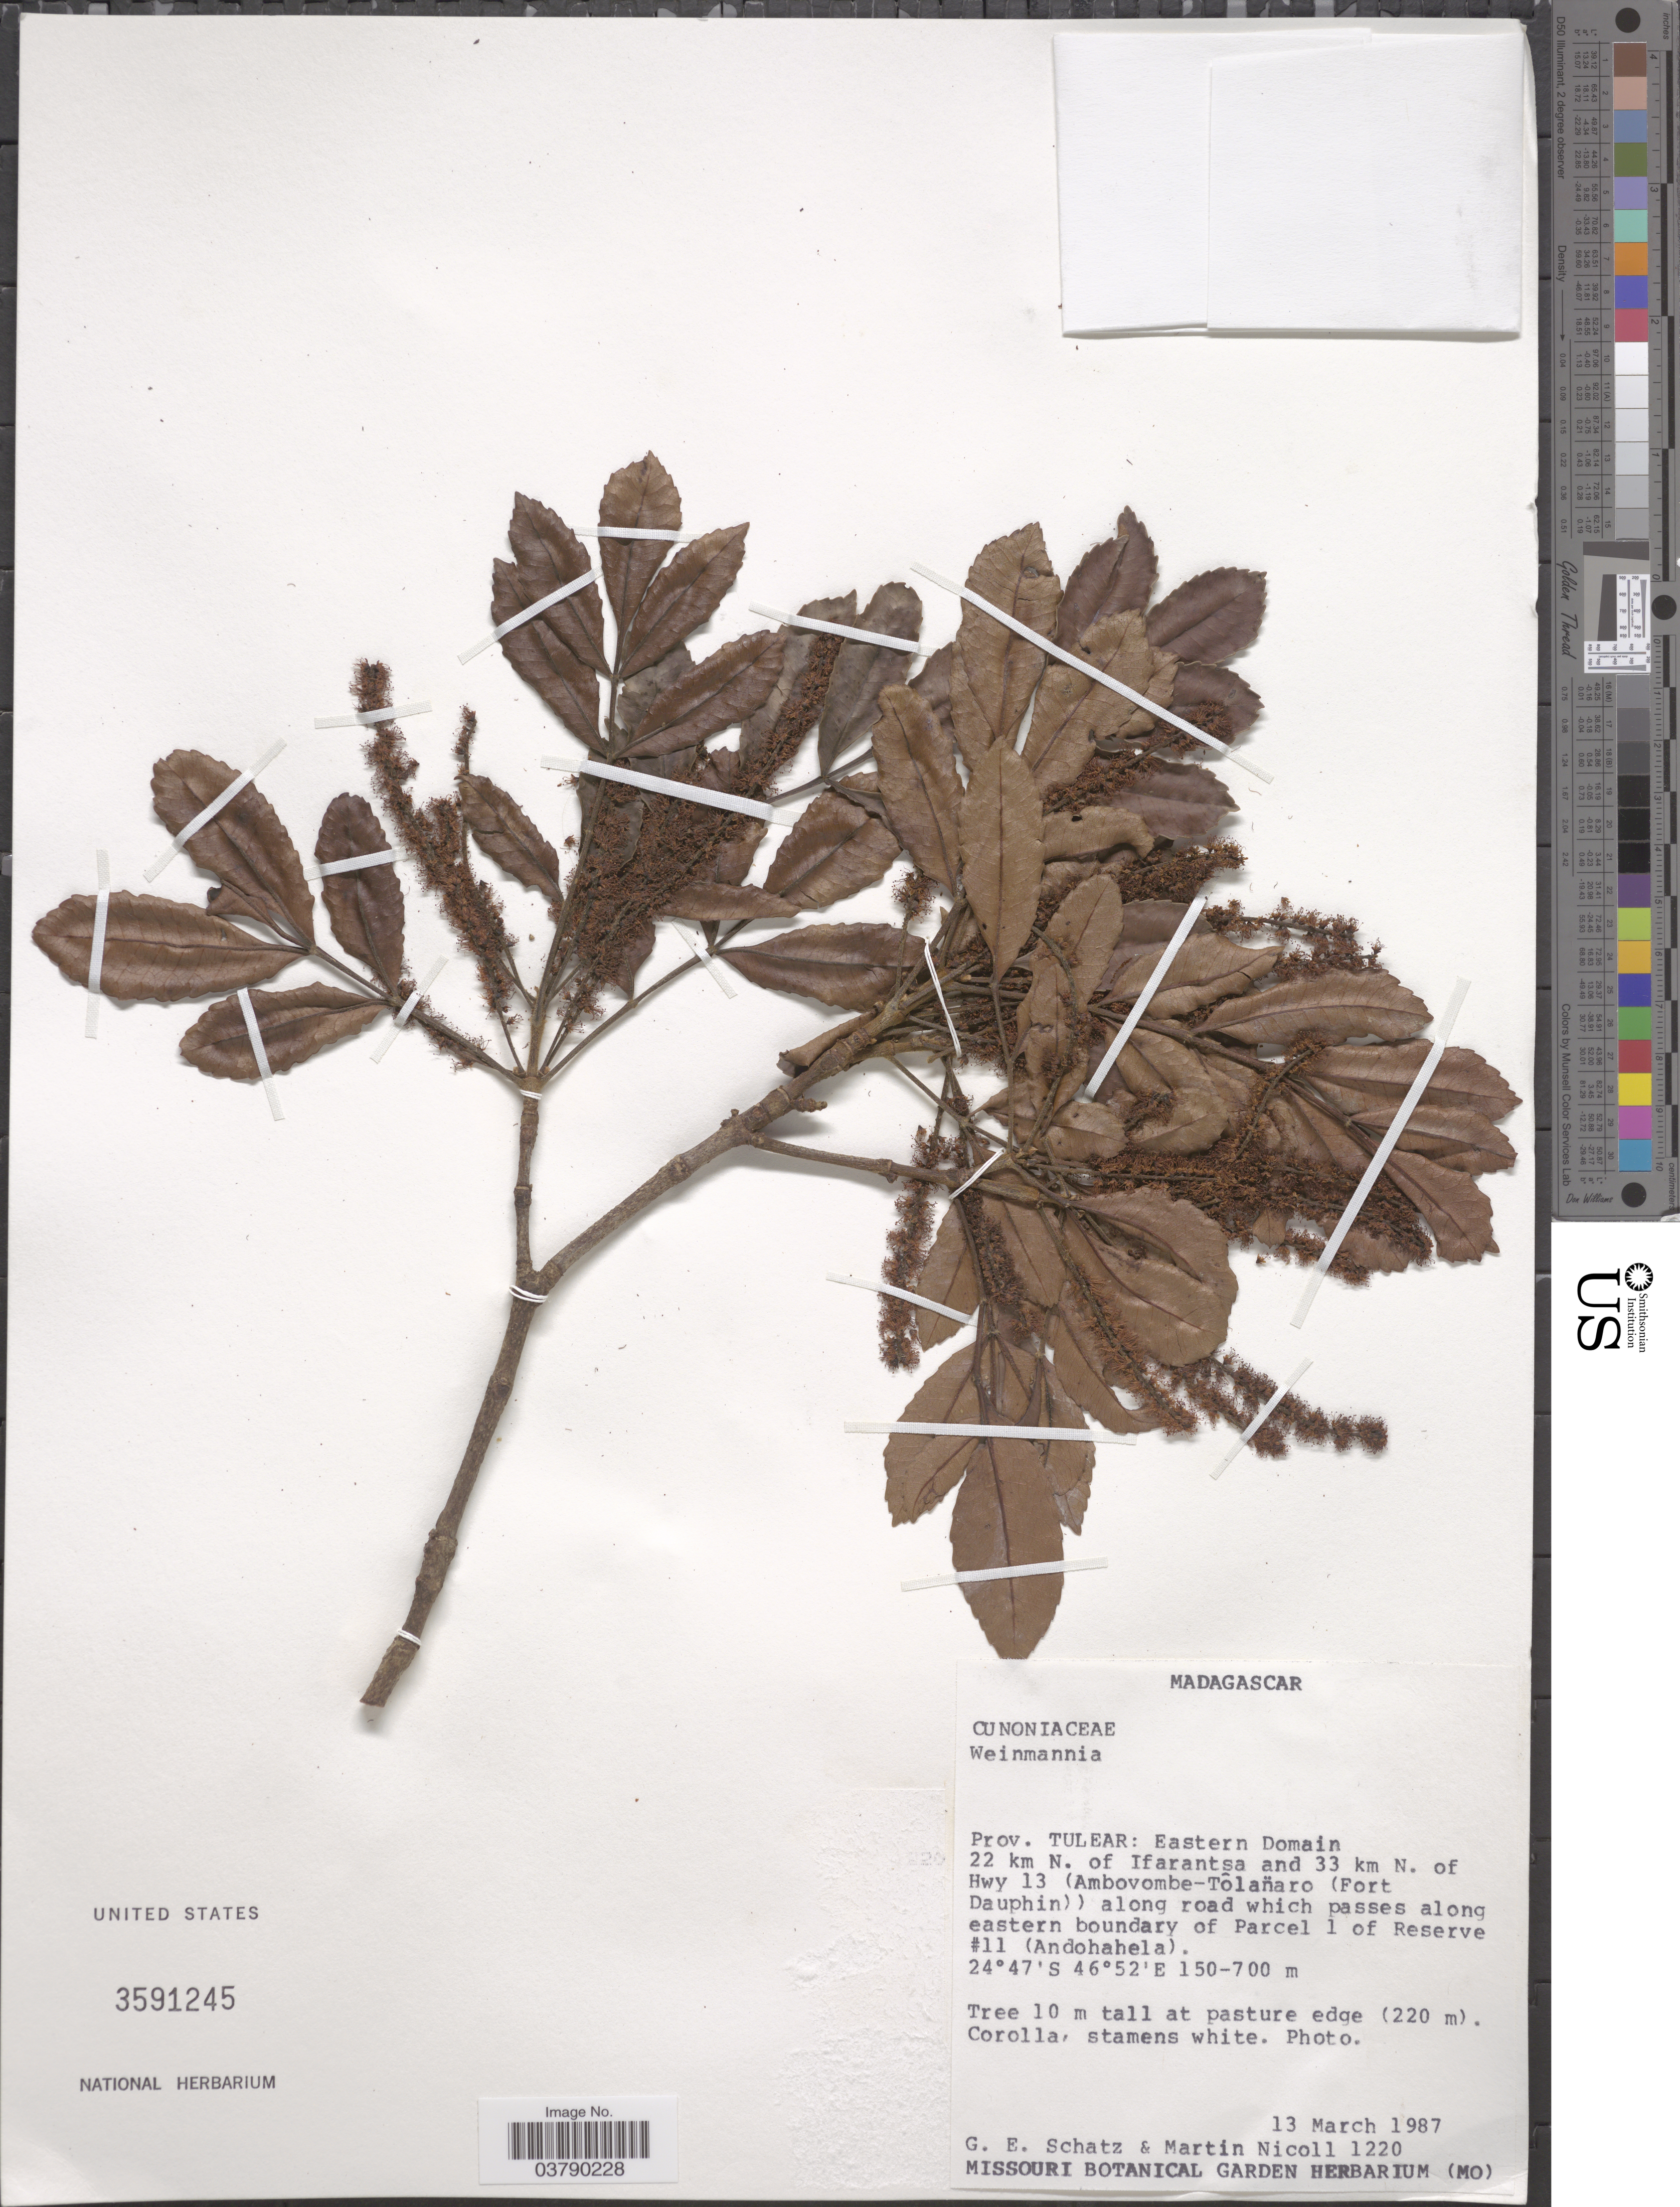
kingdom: Plantae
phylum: Tracheophyta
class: Magnoliopsida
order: Oxalidales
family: Cunoniaceae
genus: Pterophylla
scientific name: Pterophylla decora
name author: (Tul.) J. Bradford & Z.S. Rogers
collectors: G. Schatz & M. Nicoll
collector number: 1220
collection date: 1987-03-13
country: Madagascar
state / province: Anosy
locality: Prov. Tulear; Eastern Domain 22 km. N. of Ifarantsa and 33 km. N. of Hwy 13 (Ambovombe-Tôlanaro (Fort Dauphin)) along road which passes along eastern boundary of Parcel 1 of Reserve # 11 (Andohahela).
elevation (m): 150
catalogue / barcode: US 3591245